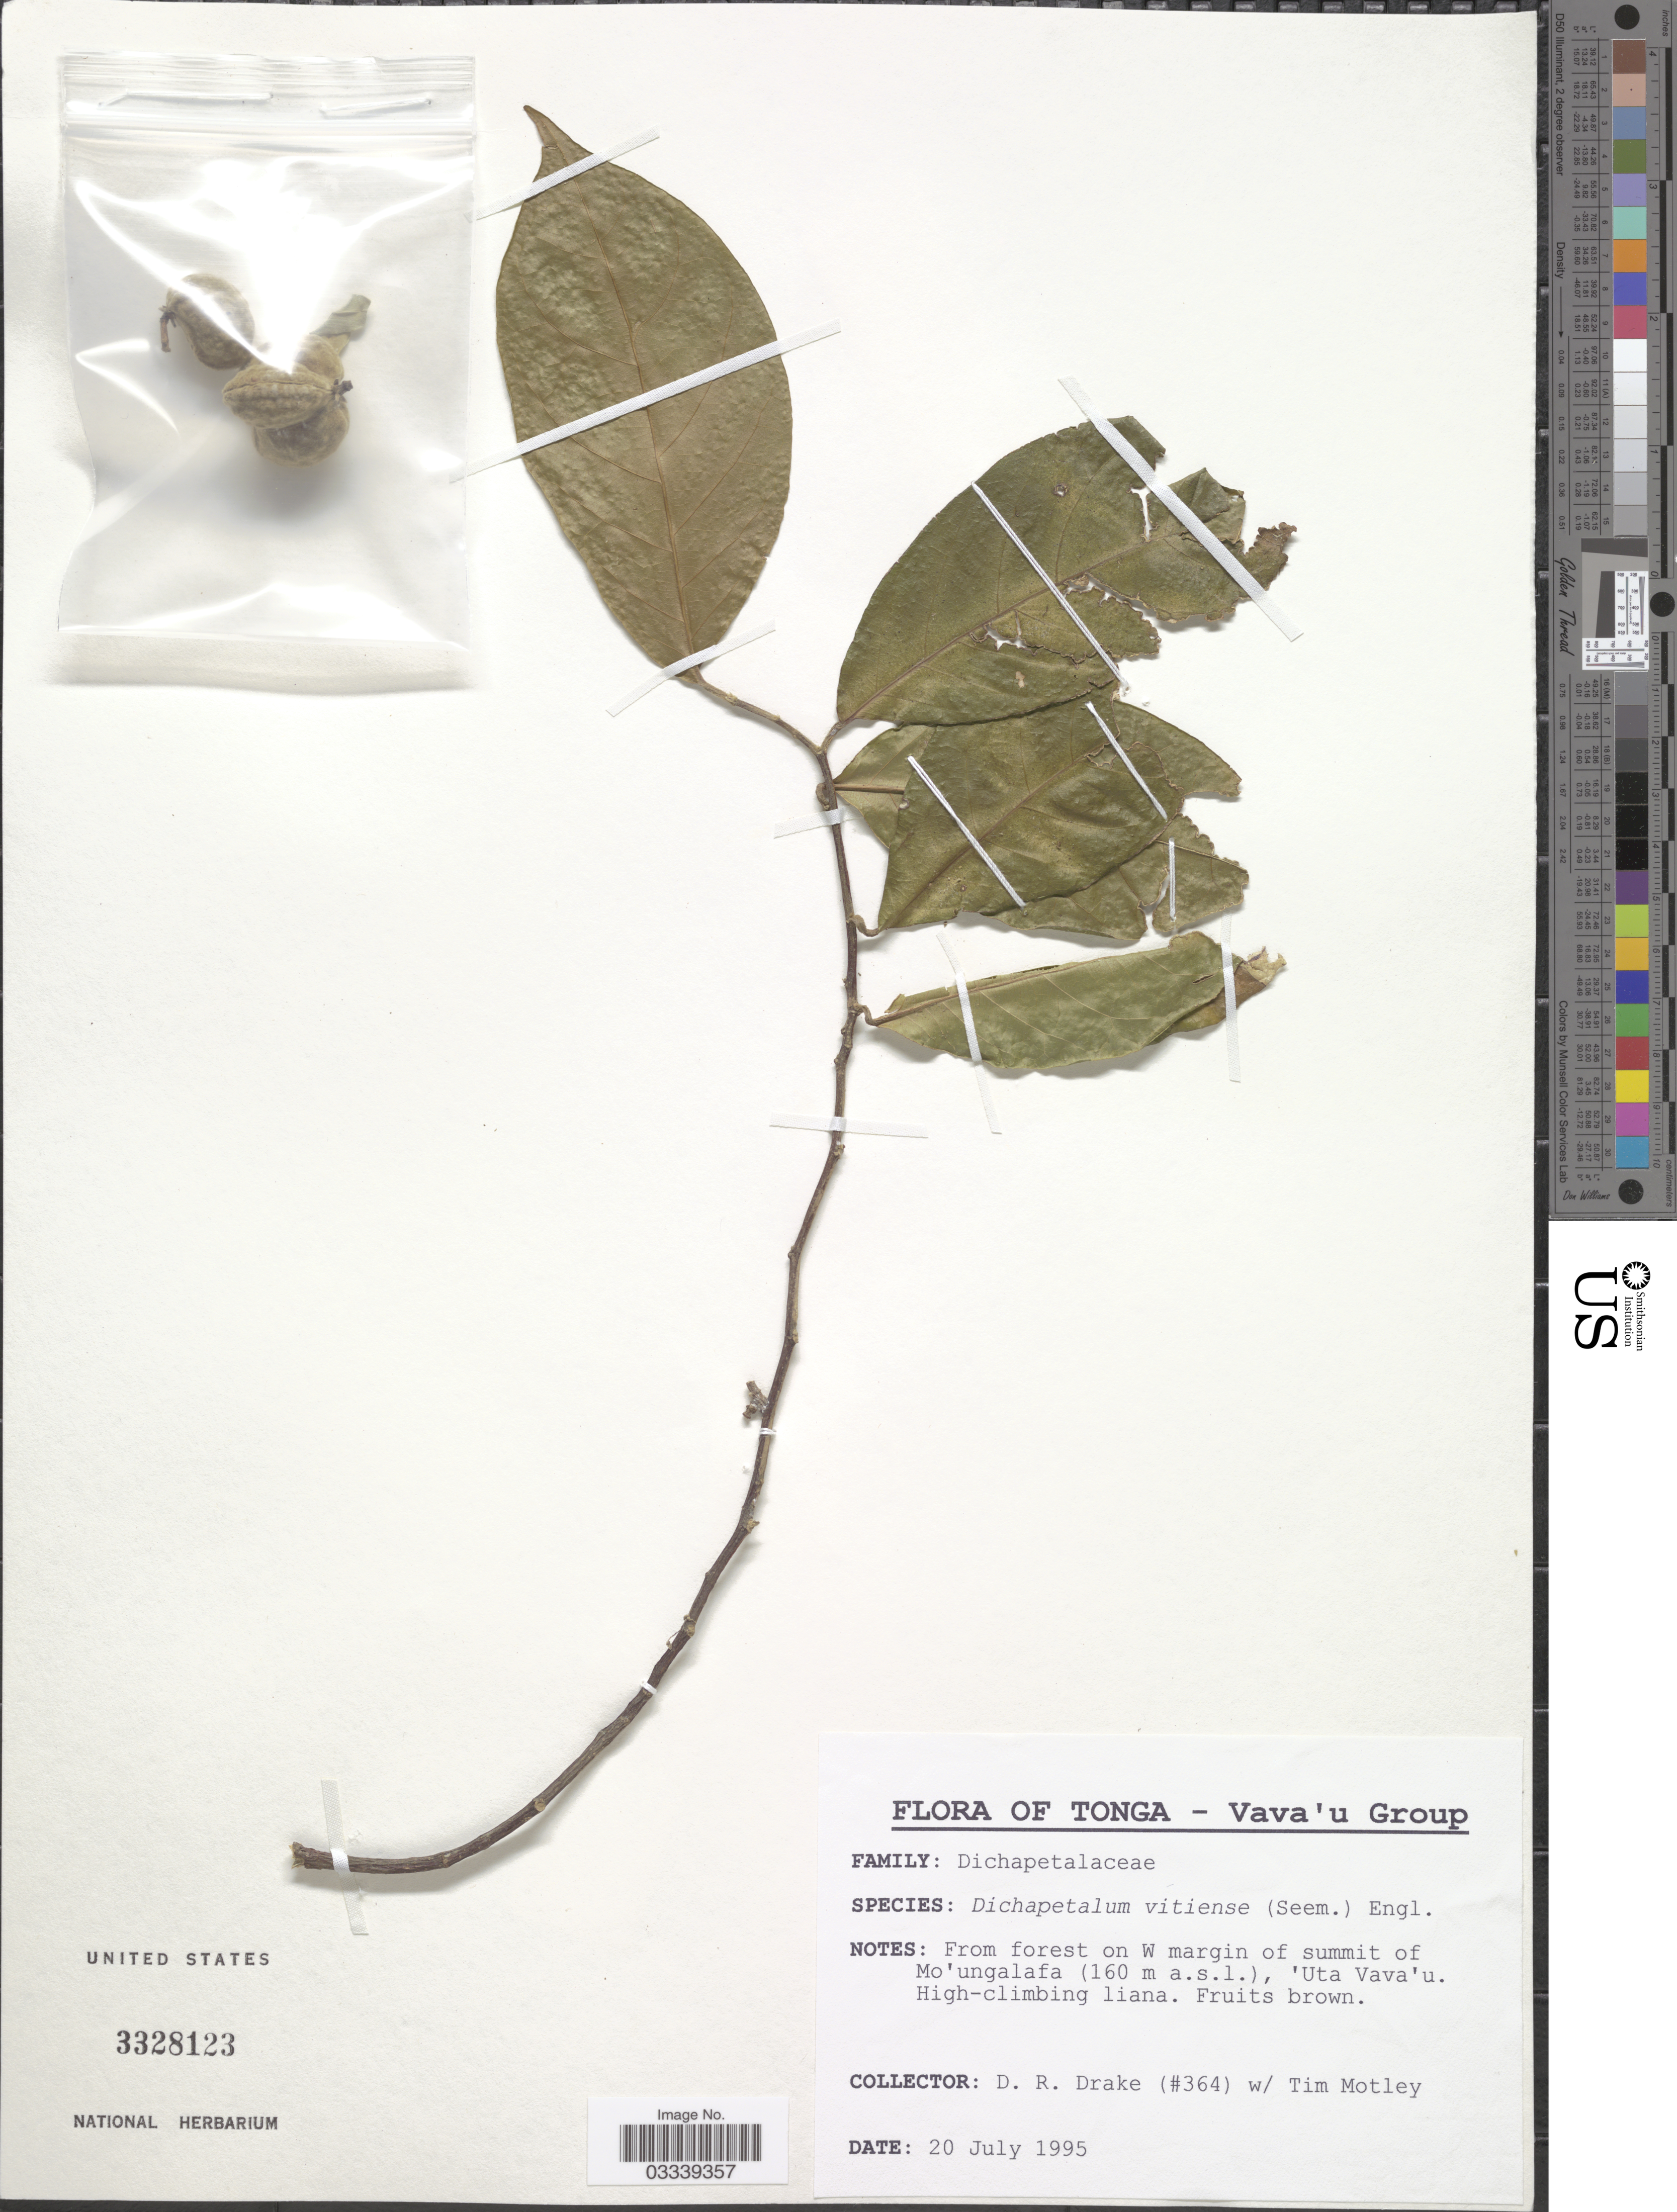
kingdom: Plantae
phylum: Tracheophyta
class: Magnoliopsida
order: Malpighiales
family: Dichapetalaceae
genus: Dichapetalum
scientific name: Dichapetalum vitiense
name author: (Seem.) Engl.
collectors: D.R. Drake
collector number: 364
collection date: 1995-07-20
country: Tonga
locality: Vava'u Group, From forest on W margin of summit of Mo'ungalafa, 'Uta Vava'u.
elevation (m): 160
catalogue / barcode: US 3328123